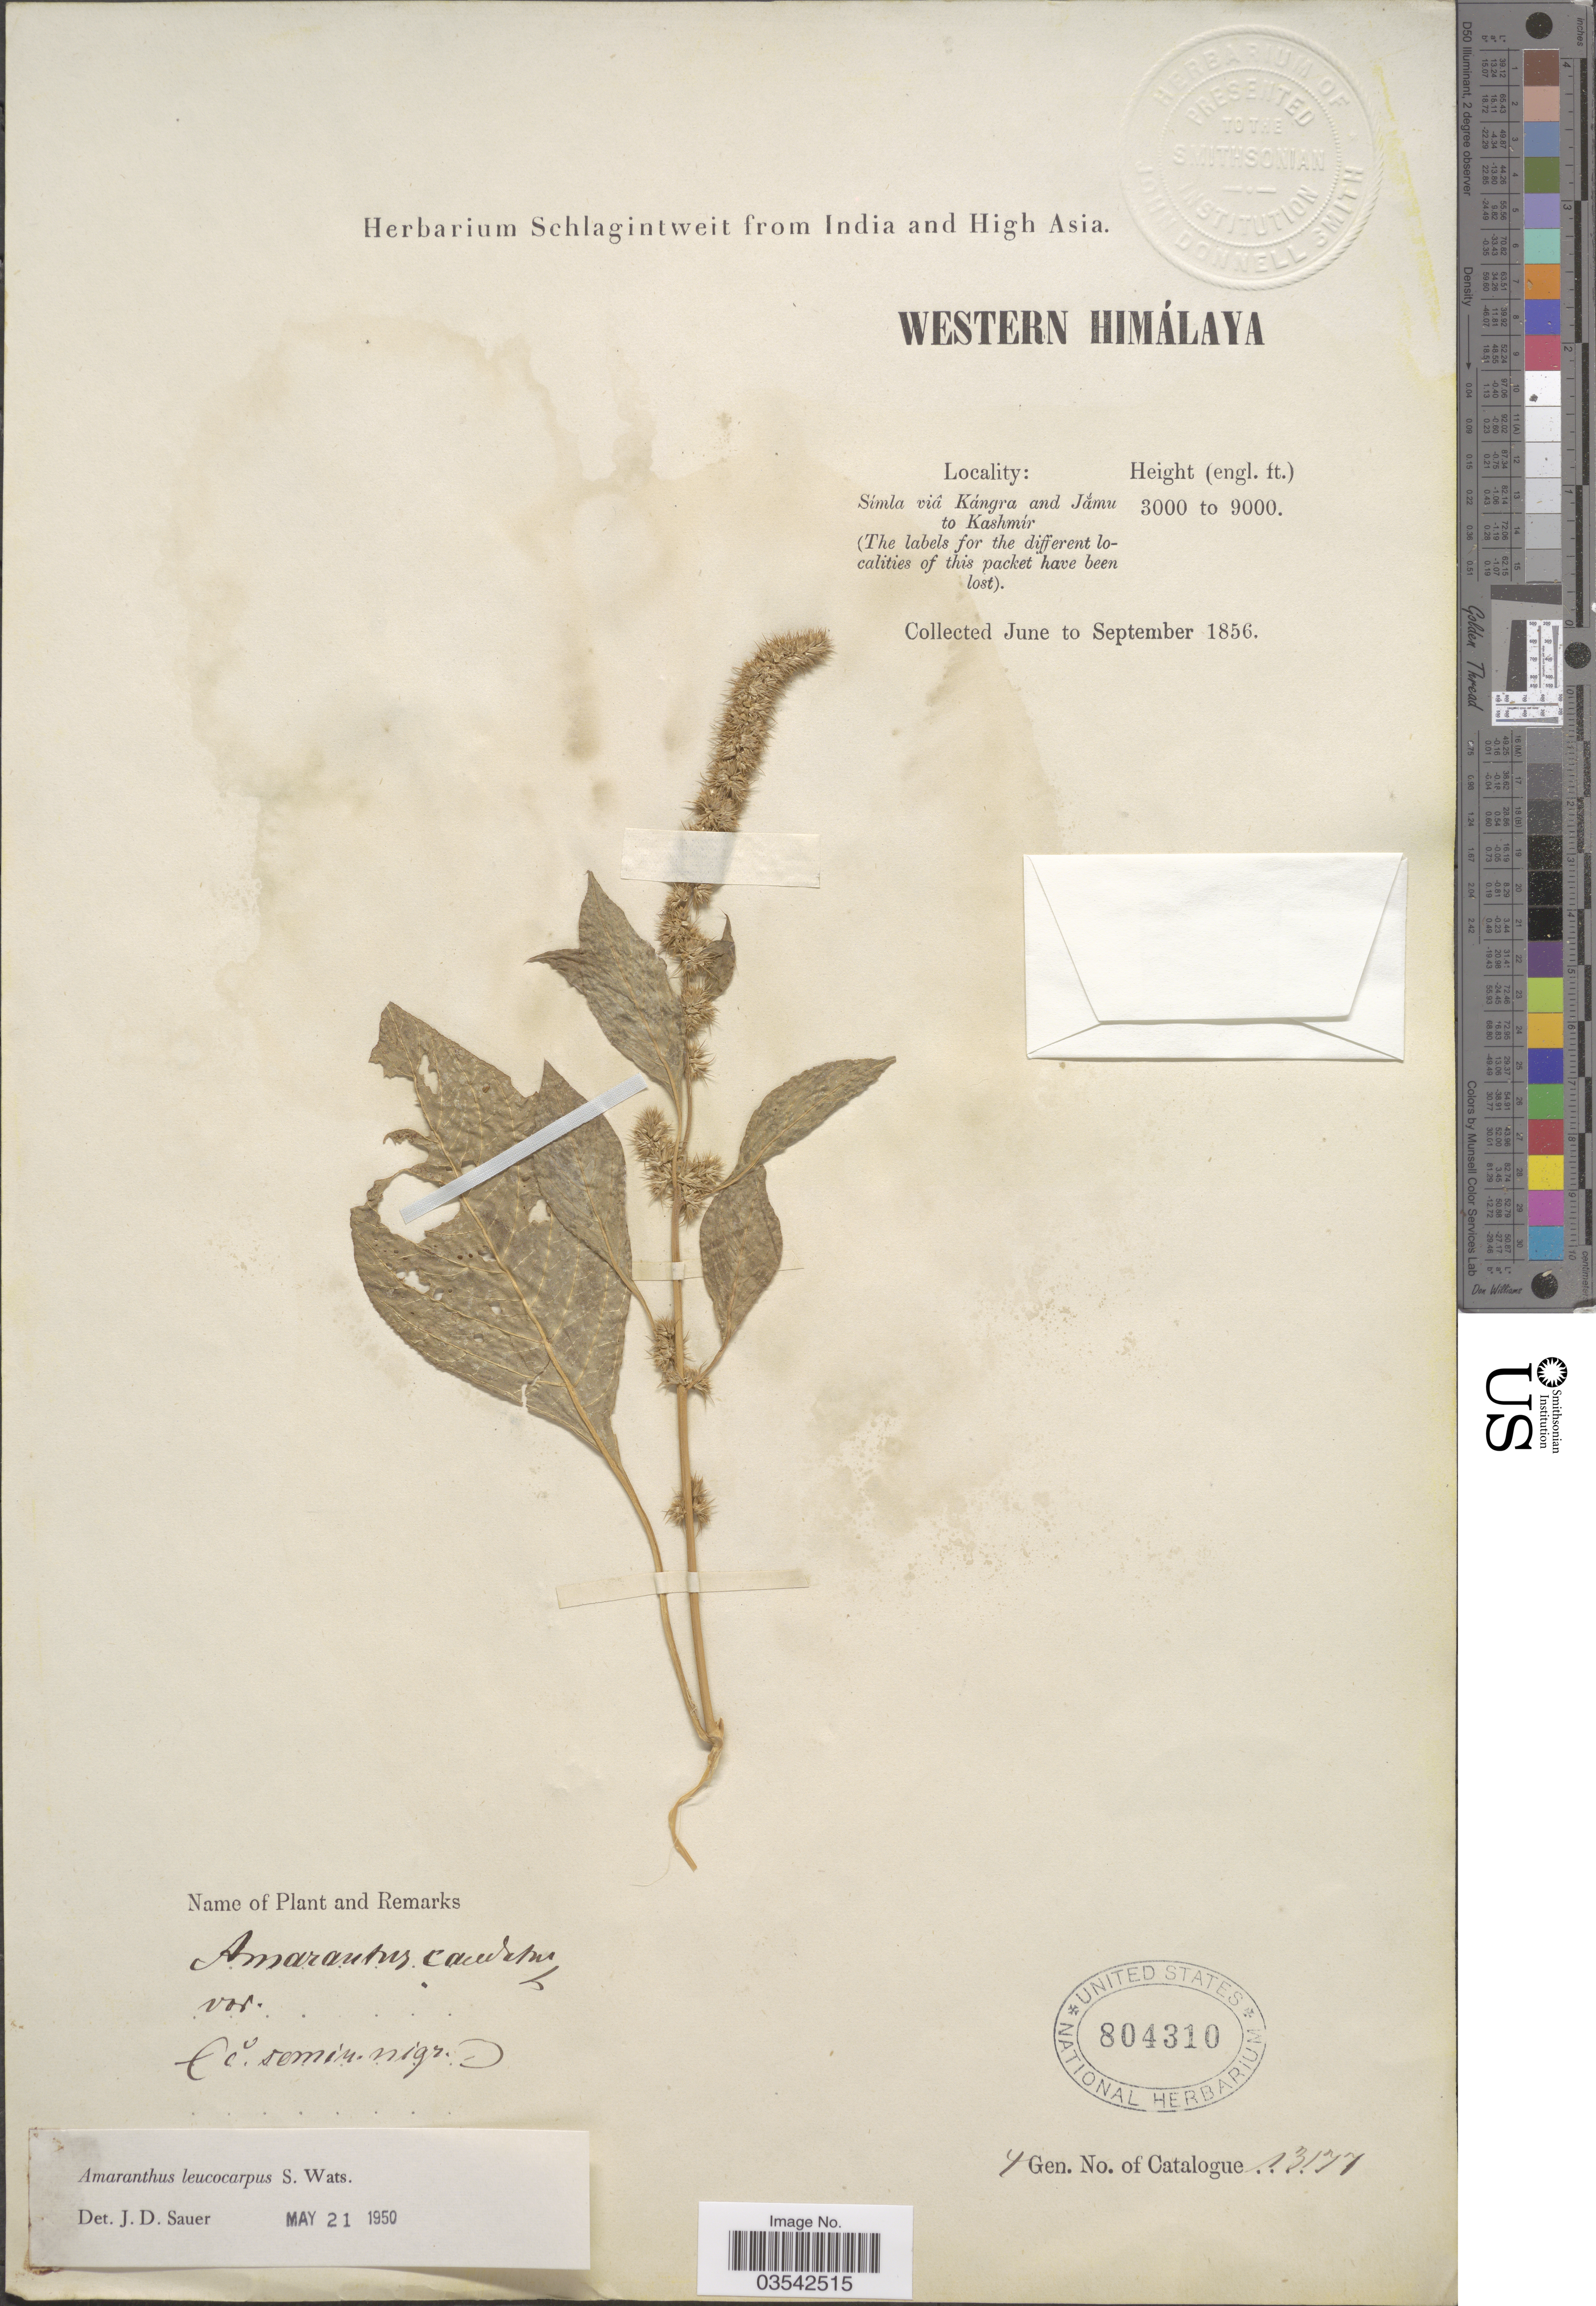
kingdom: Plantae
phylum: Tracheophyta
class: Magnoliopsida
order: Caryophyllales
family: Amaranthaceae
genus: Amaranthus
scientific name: Amaranthus leucocarpus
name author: S. Watson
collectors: ex herb. Schlagintweit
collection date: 1856-06/1856-09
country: India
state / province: Jammu and Kashmir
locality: Western Himálaya. Simla viâ Kángra and Jámu to Kashmir.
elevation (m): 914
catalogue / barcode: US 804310